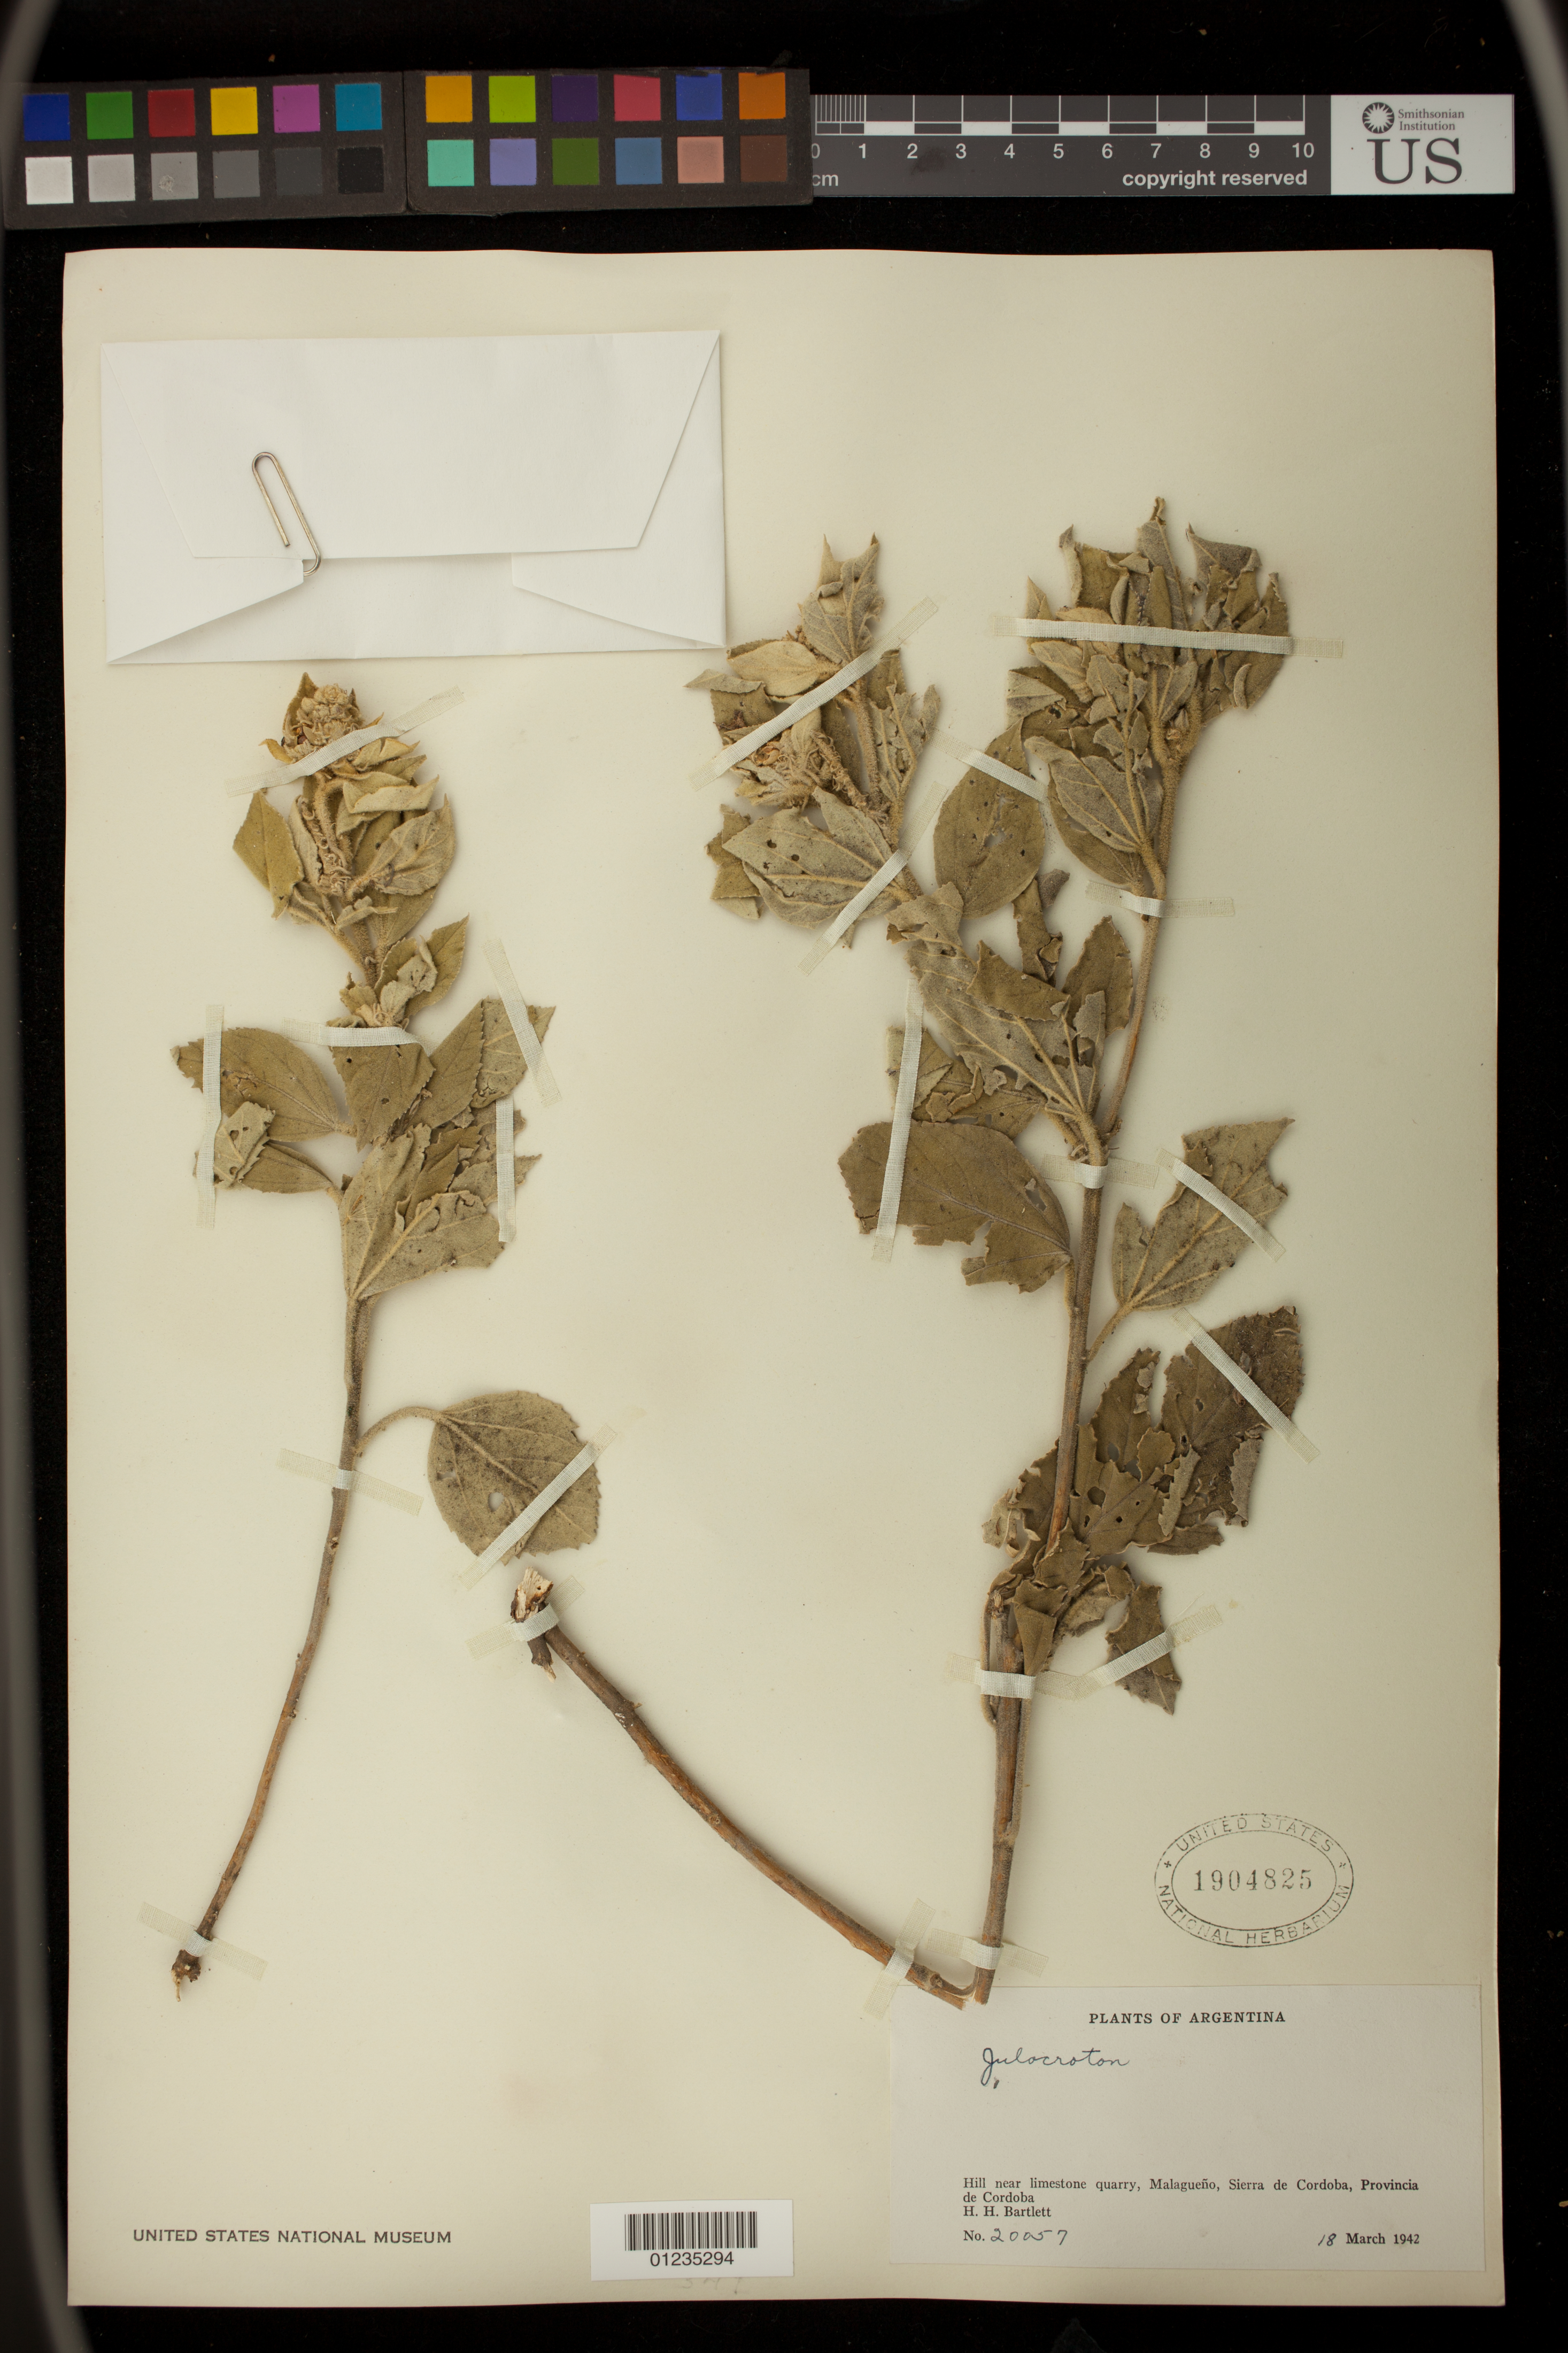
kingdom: Plantae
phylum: Tracheophyta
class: Magnoliopsida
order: Malpighiales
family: Euphorbiaceae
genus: Julocroton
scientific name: Julocroton sp.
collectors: H. H. Bartlett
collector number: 20057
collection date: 1942-03-18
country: Argentina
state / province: Cordoba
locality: Hill near limestone quarry, Malagueño, Sierra de C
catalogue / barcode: US 1904825